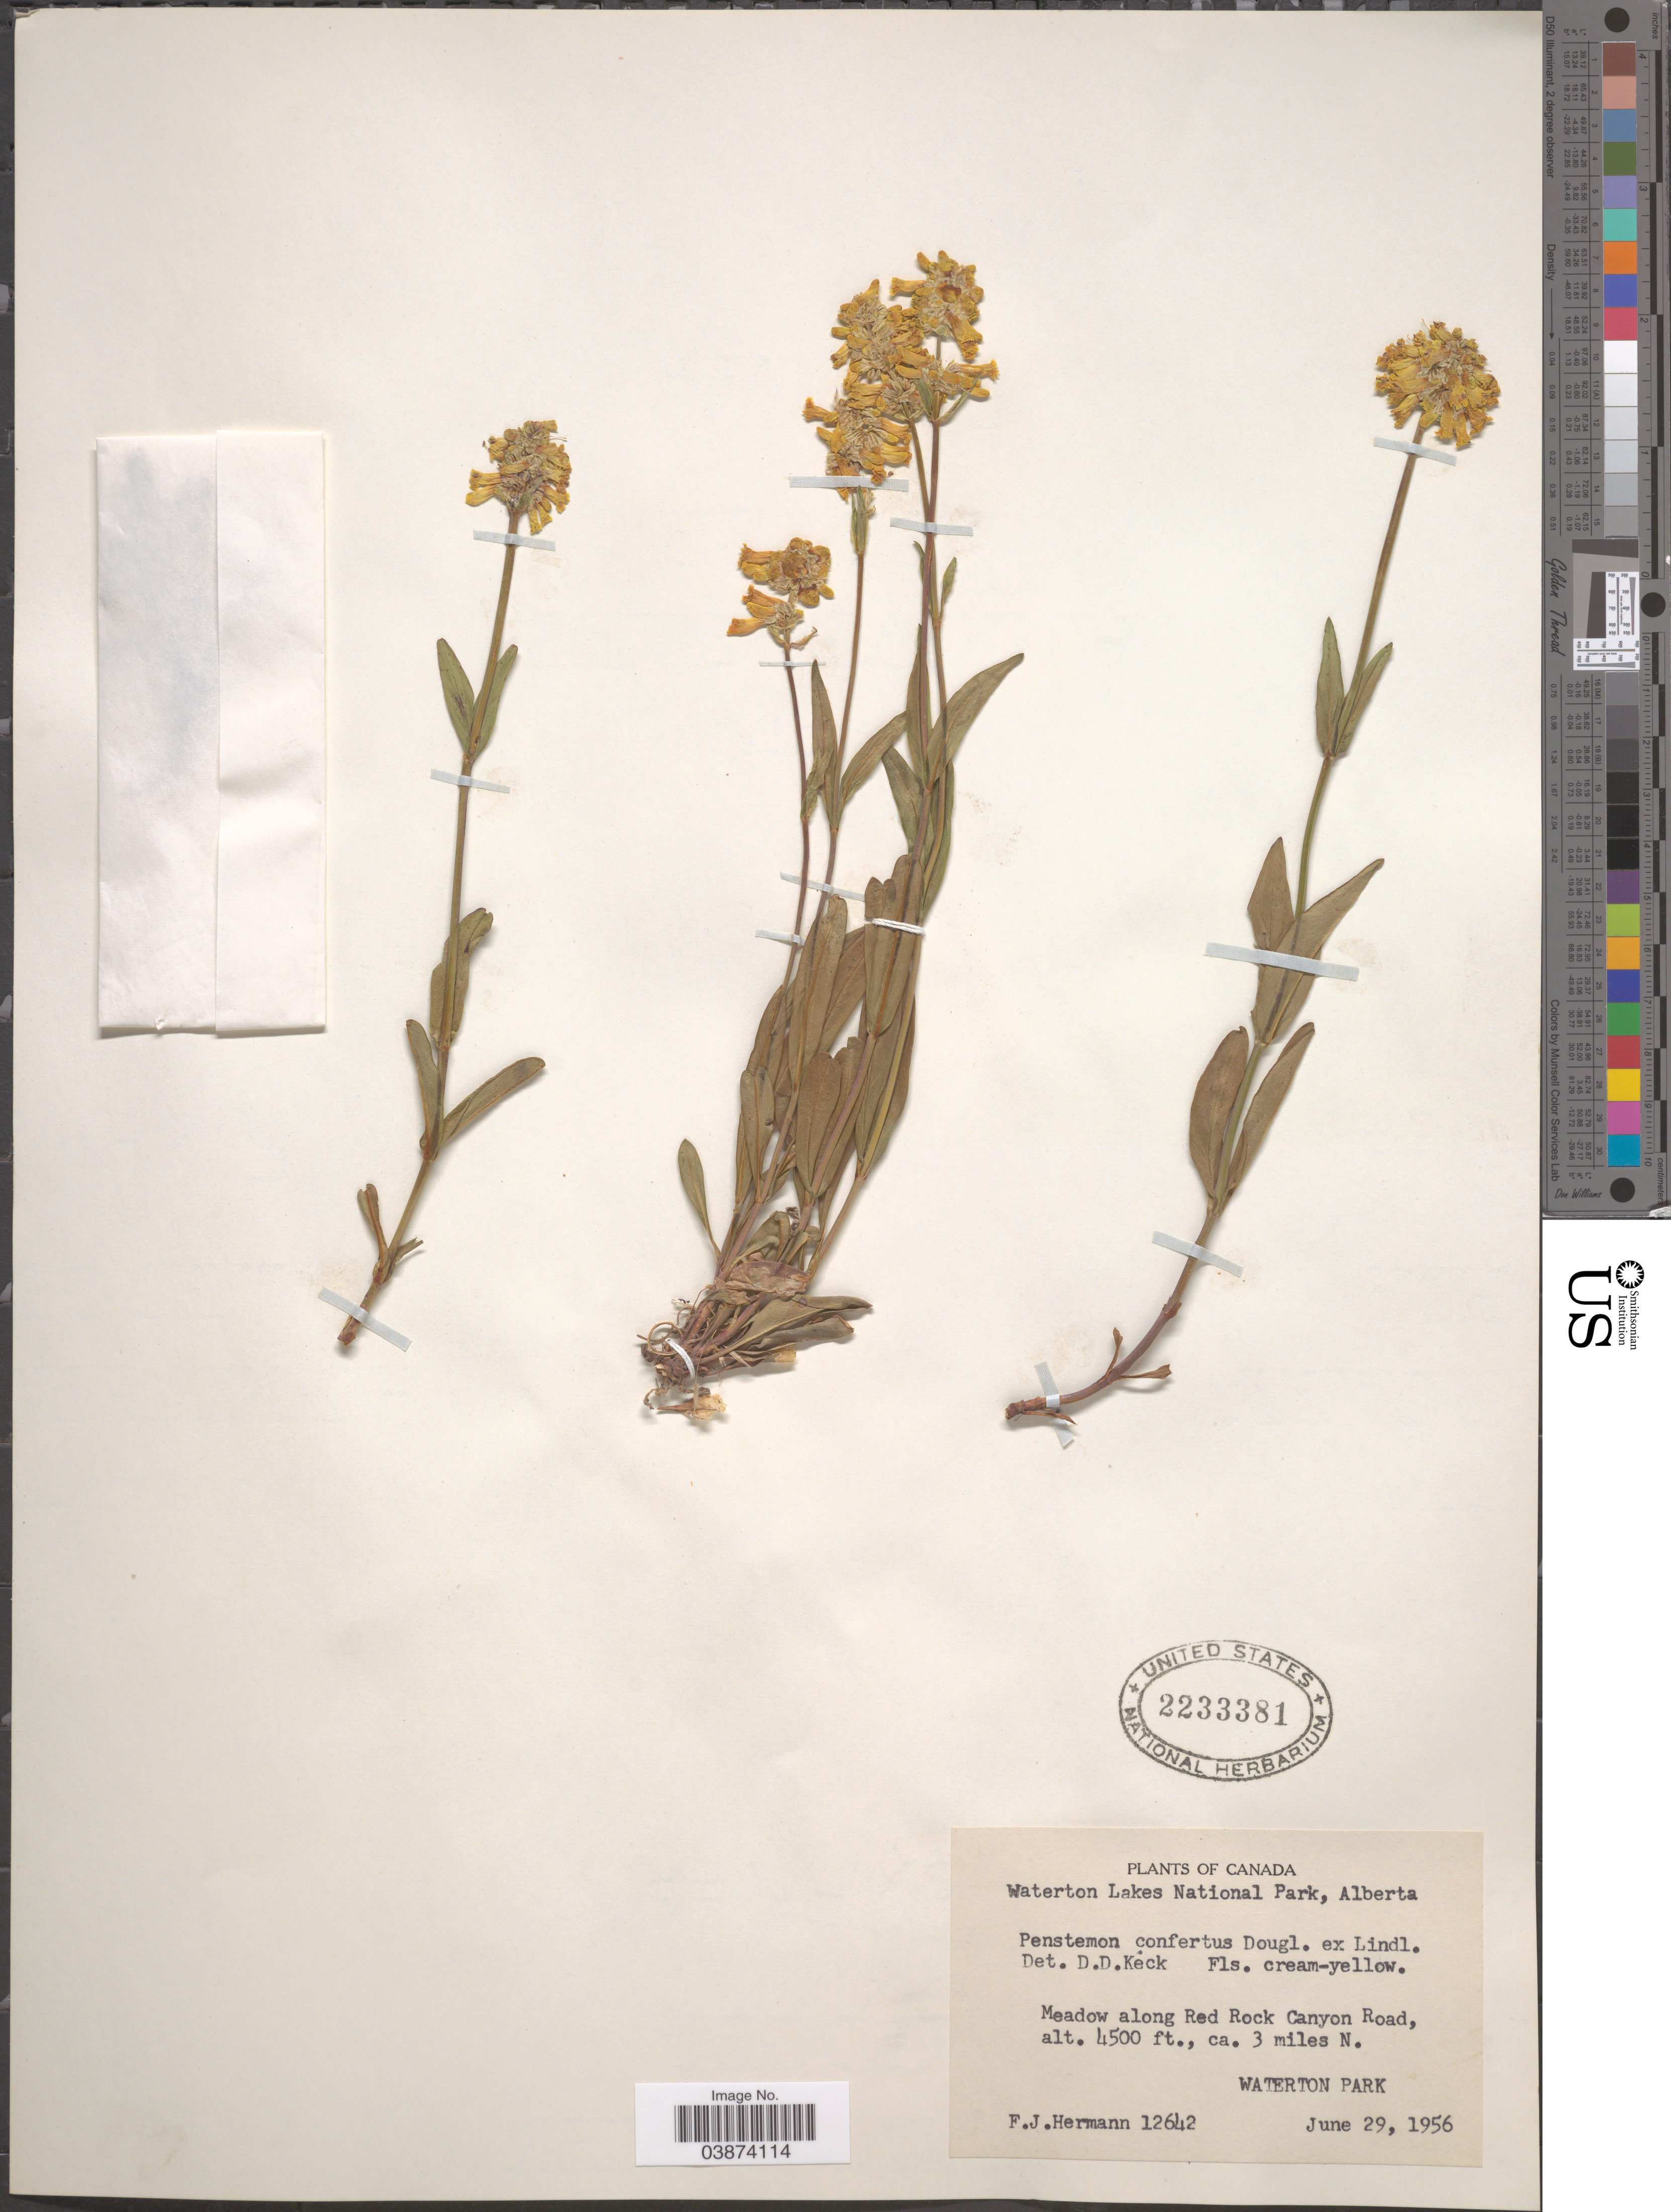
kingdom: Plantae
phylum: Tracheophyta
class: Magnoliopsida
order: Lamiales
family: Plantaginaceae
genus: Penstemon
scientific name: Penstemon confertus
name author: Douglas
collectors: F. J. Hermann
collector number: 12642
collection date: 1956-06-29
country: Canada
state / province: Alberta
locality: Waterton Lakes National Park. Meadow along Red Rock Canyon Road, ca. 3 miles N. Waterton Park.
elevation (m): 1372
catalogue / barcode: US 2233381